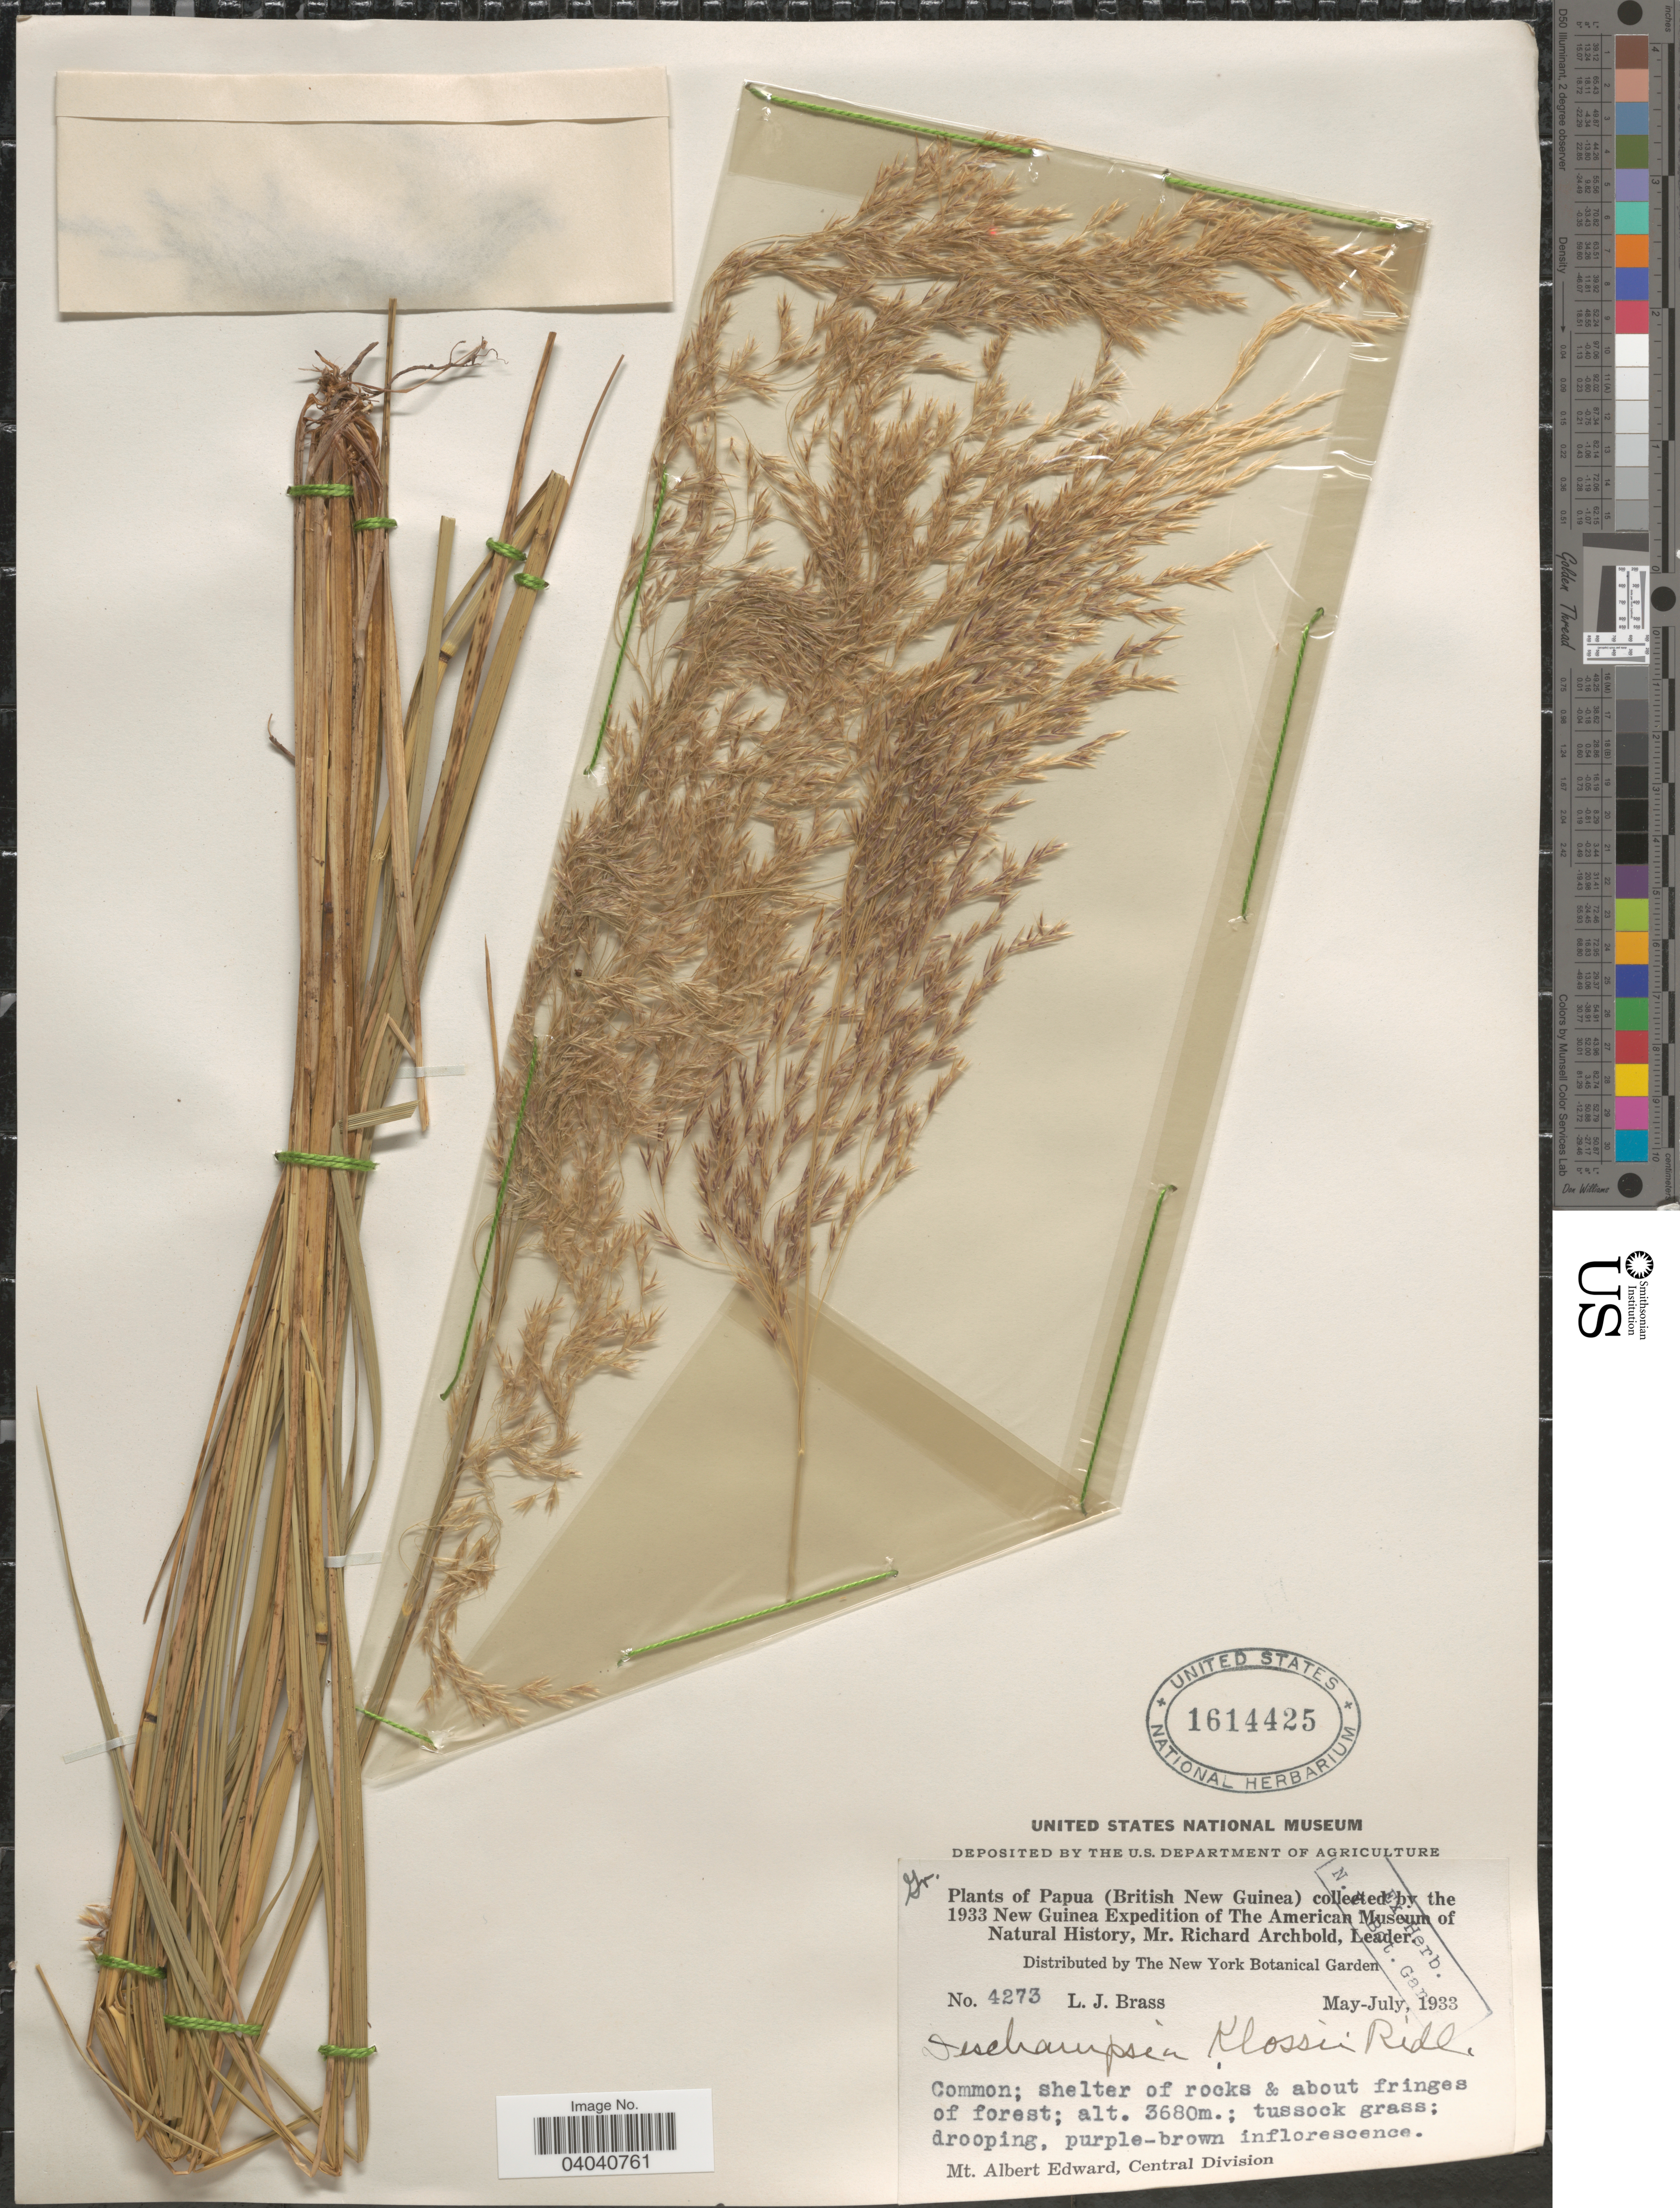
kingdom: Plantae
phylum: Tracheophyta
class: Liliopsida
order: Poales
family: Poaceae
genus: Deschampsia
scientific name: Deschampsia klossii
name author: Ridl.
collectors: L. J. Brass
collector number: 4273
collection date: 1933-05/1933-07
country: Papua New Guinea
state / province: Central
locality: Papua (British New Guinea). Shelter of rocks & about fringes of forest. Mt. Albert Edward, Central Division.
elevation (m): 3680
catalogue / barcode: US 1614425